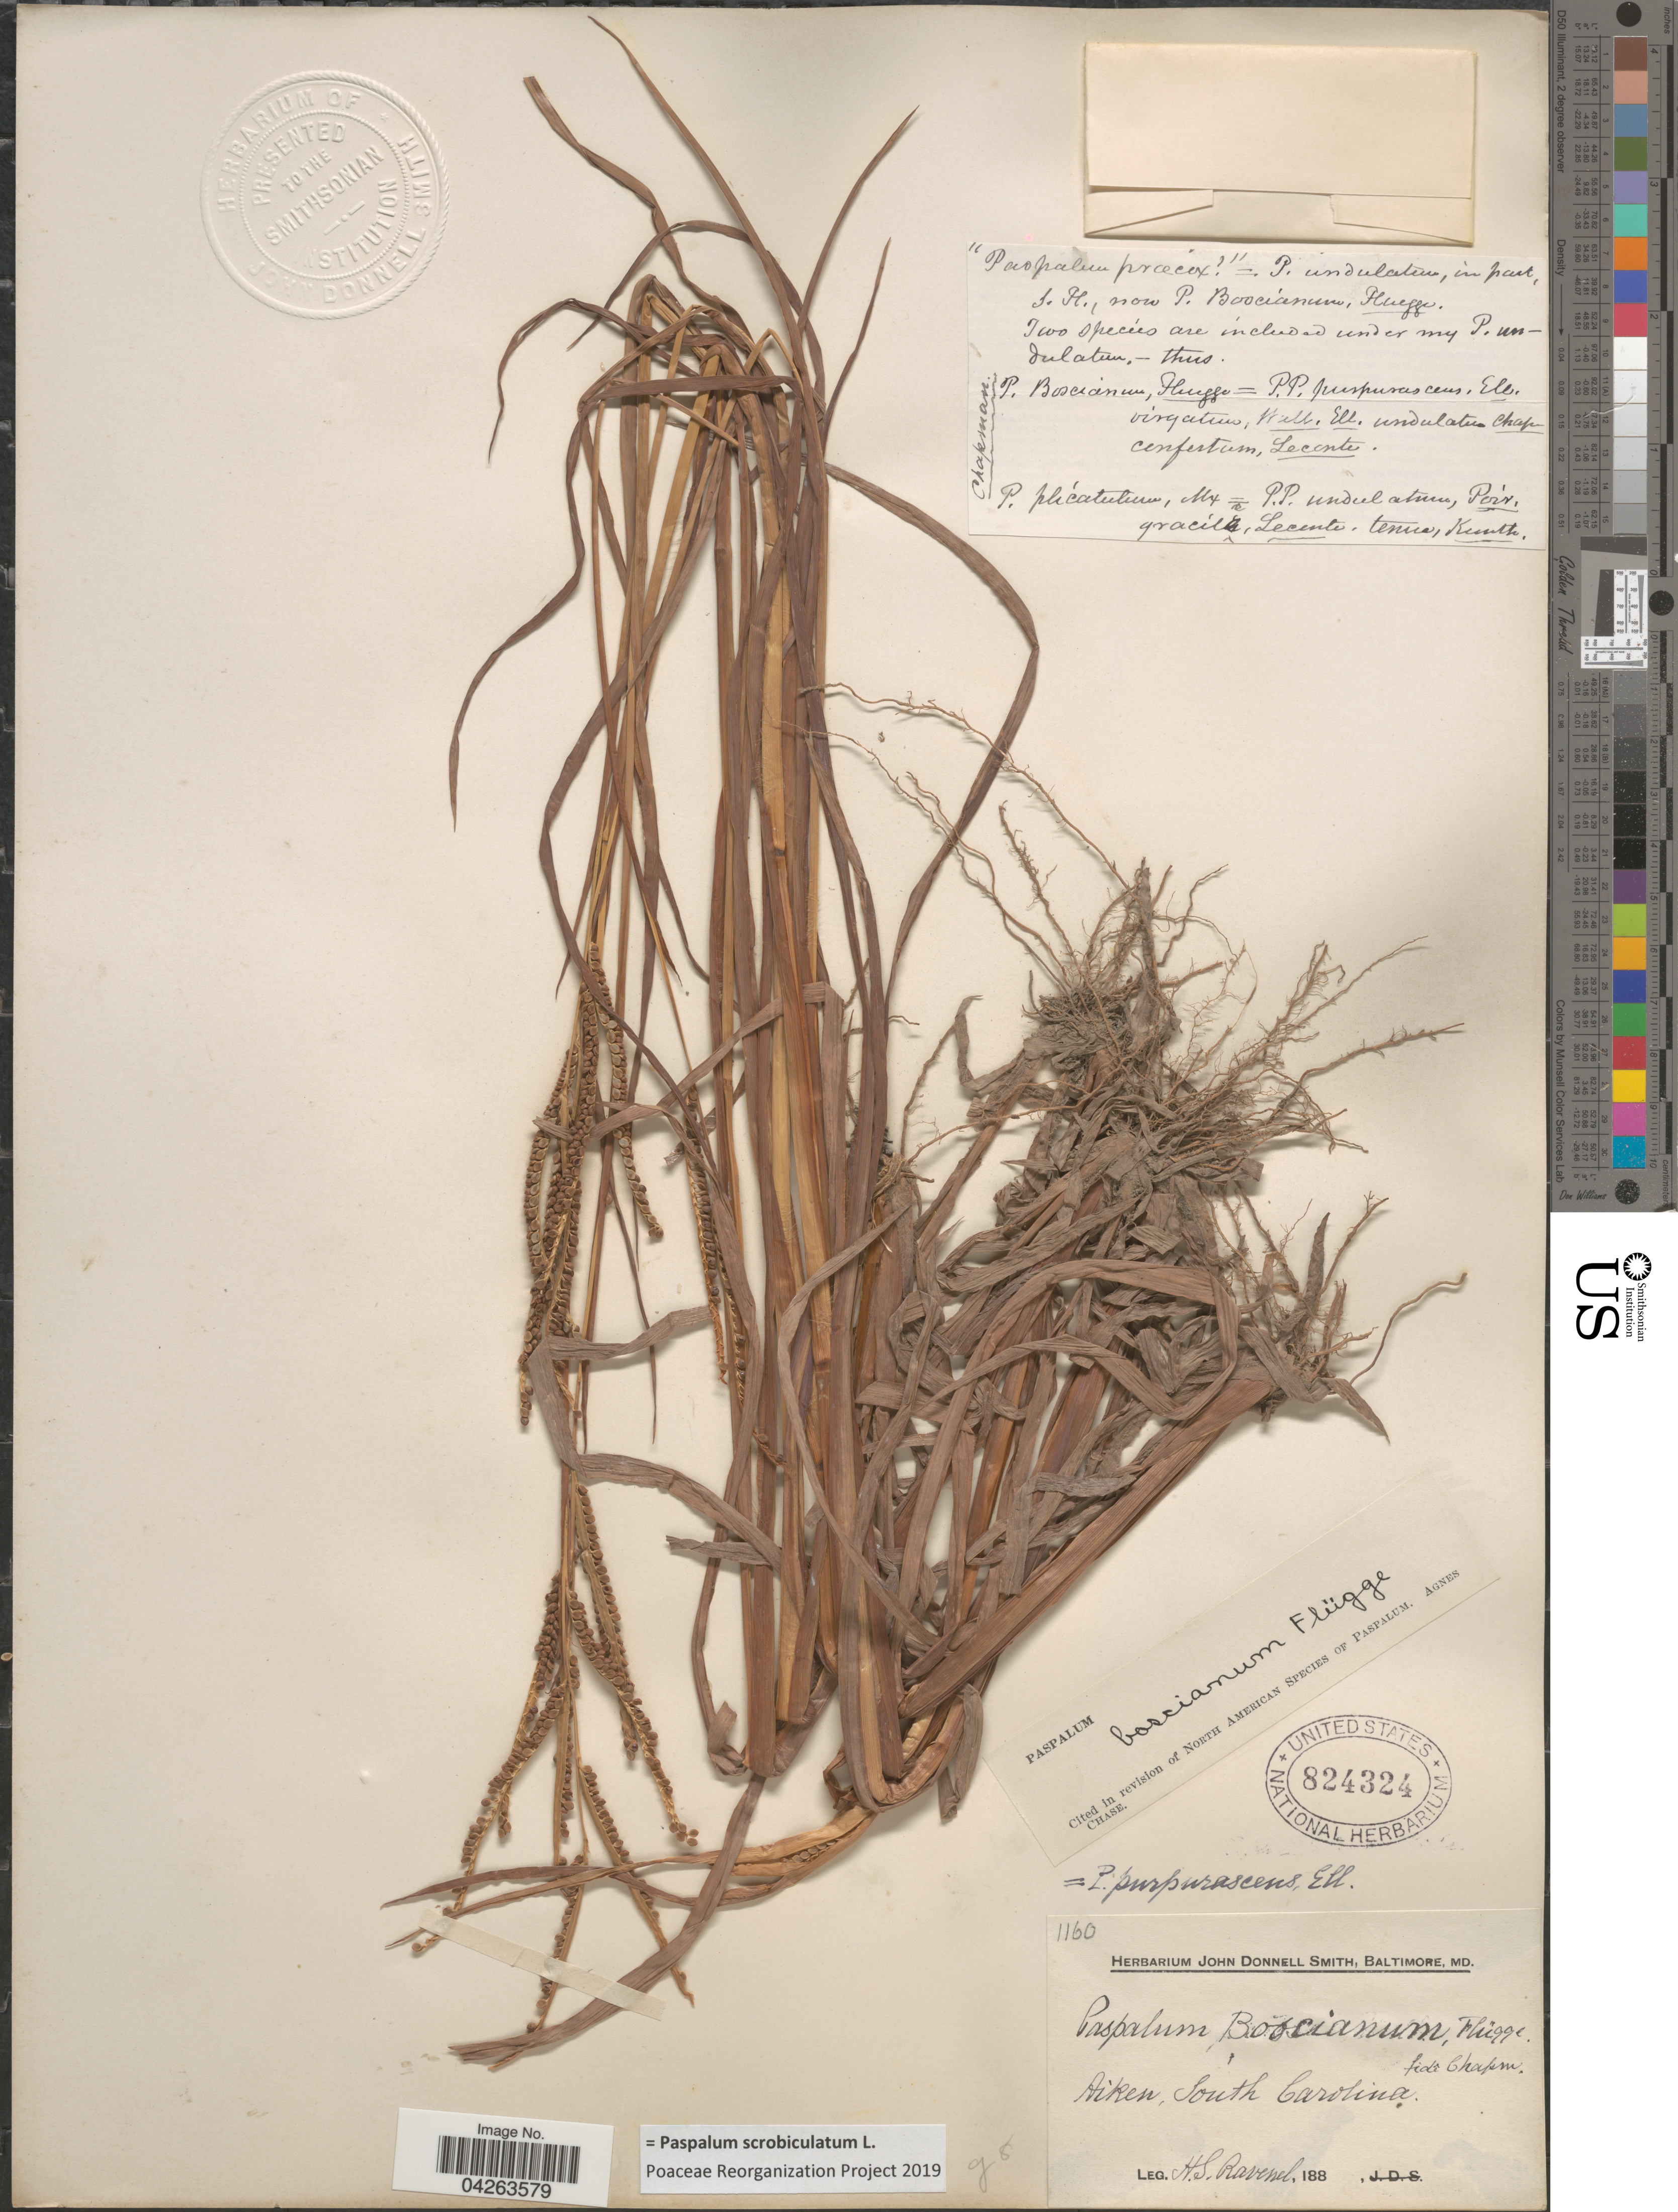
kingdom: Plantae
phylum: Tracheophyta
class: Liliopsida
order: Poales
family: Poaceae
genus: Paspalum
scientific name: Paspalum scrobiculatum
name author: L.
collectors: H. Ravenel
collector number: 1160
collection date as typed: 188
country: United States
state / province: South Carolina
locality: Aiken.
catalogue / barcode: US 824324